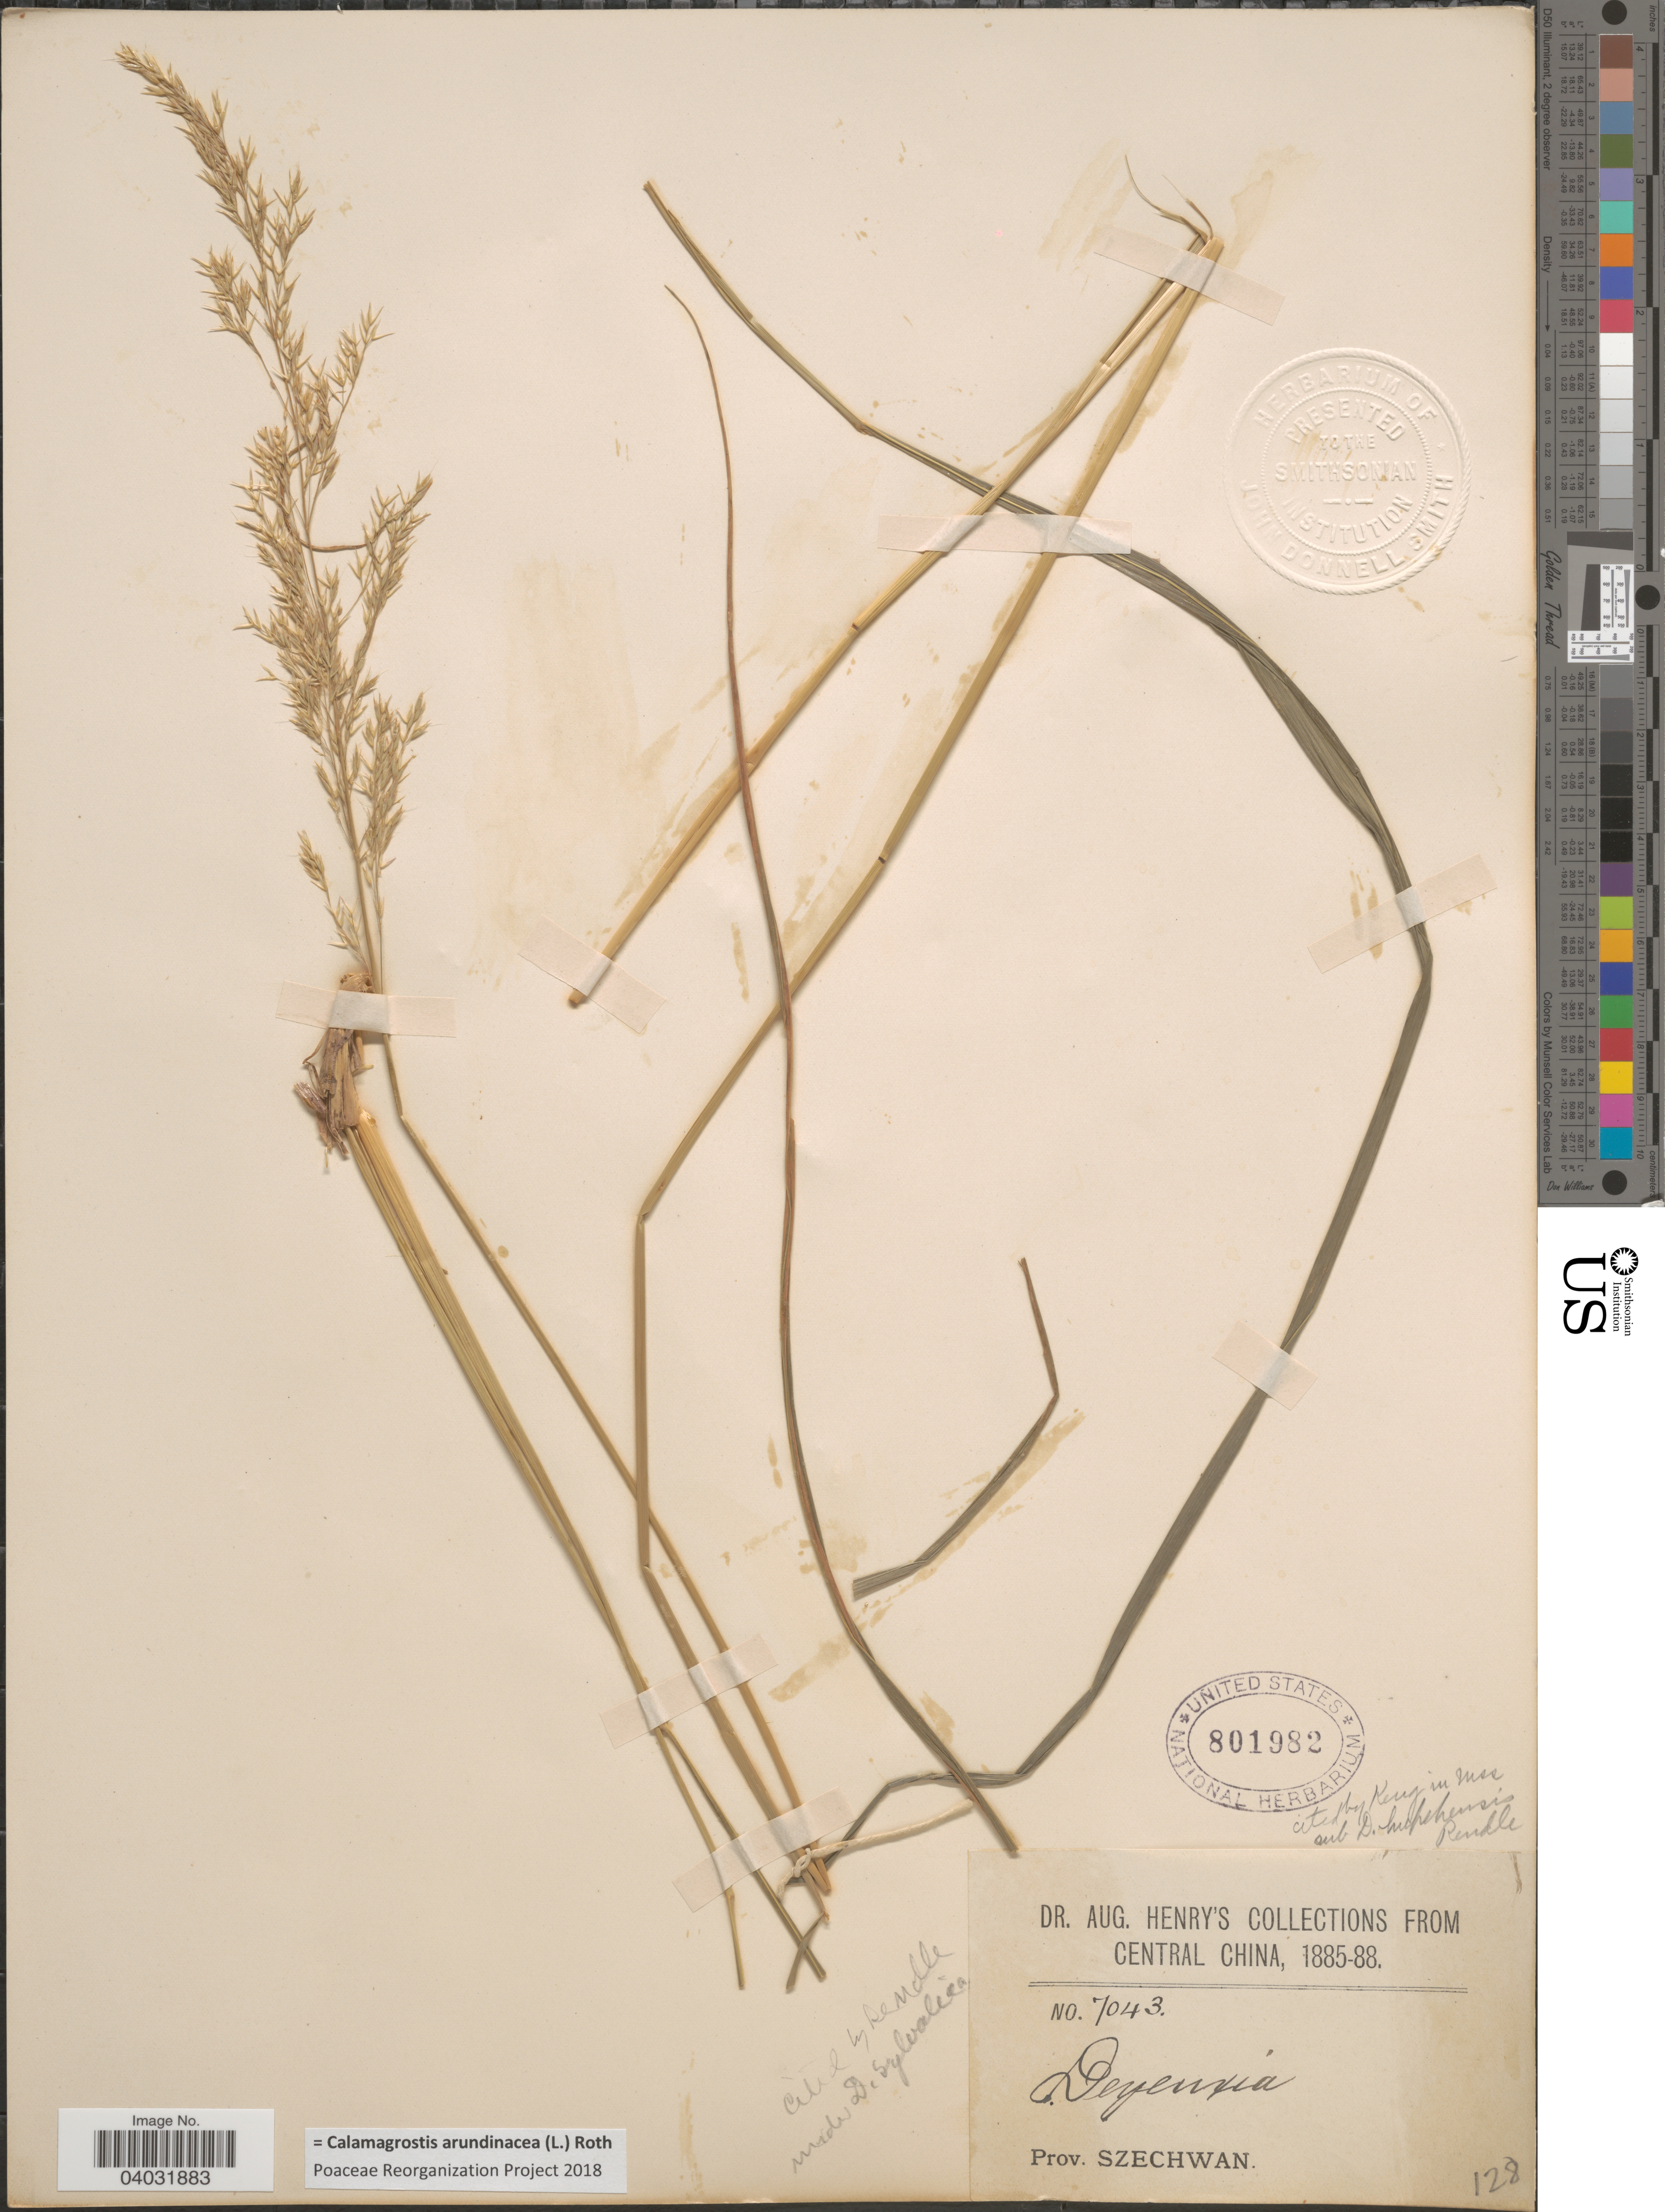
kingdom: Plantae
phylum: Tracheophyta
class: Liliopsida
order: Poales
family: Poaceae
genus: Calamagrostis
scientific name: Calamagrostis arundinacea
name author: (L.) Roth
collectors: A. Henry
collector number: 7043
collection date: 1885/1888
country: China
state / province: Sichuan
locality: Szechwan.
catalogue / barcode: US 801982